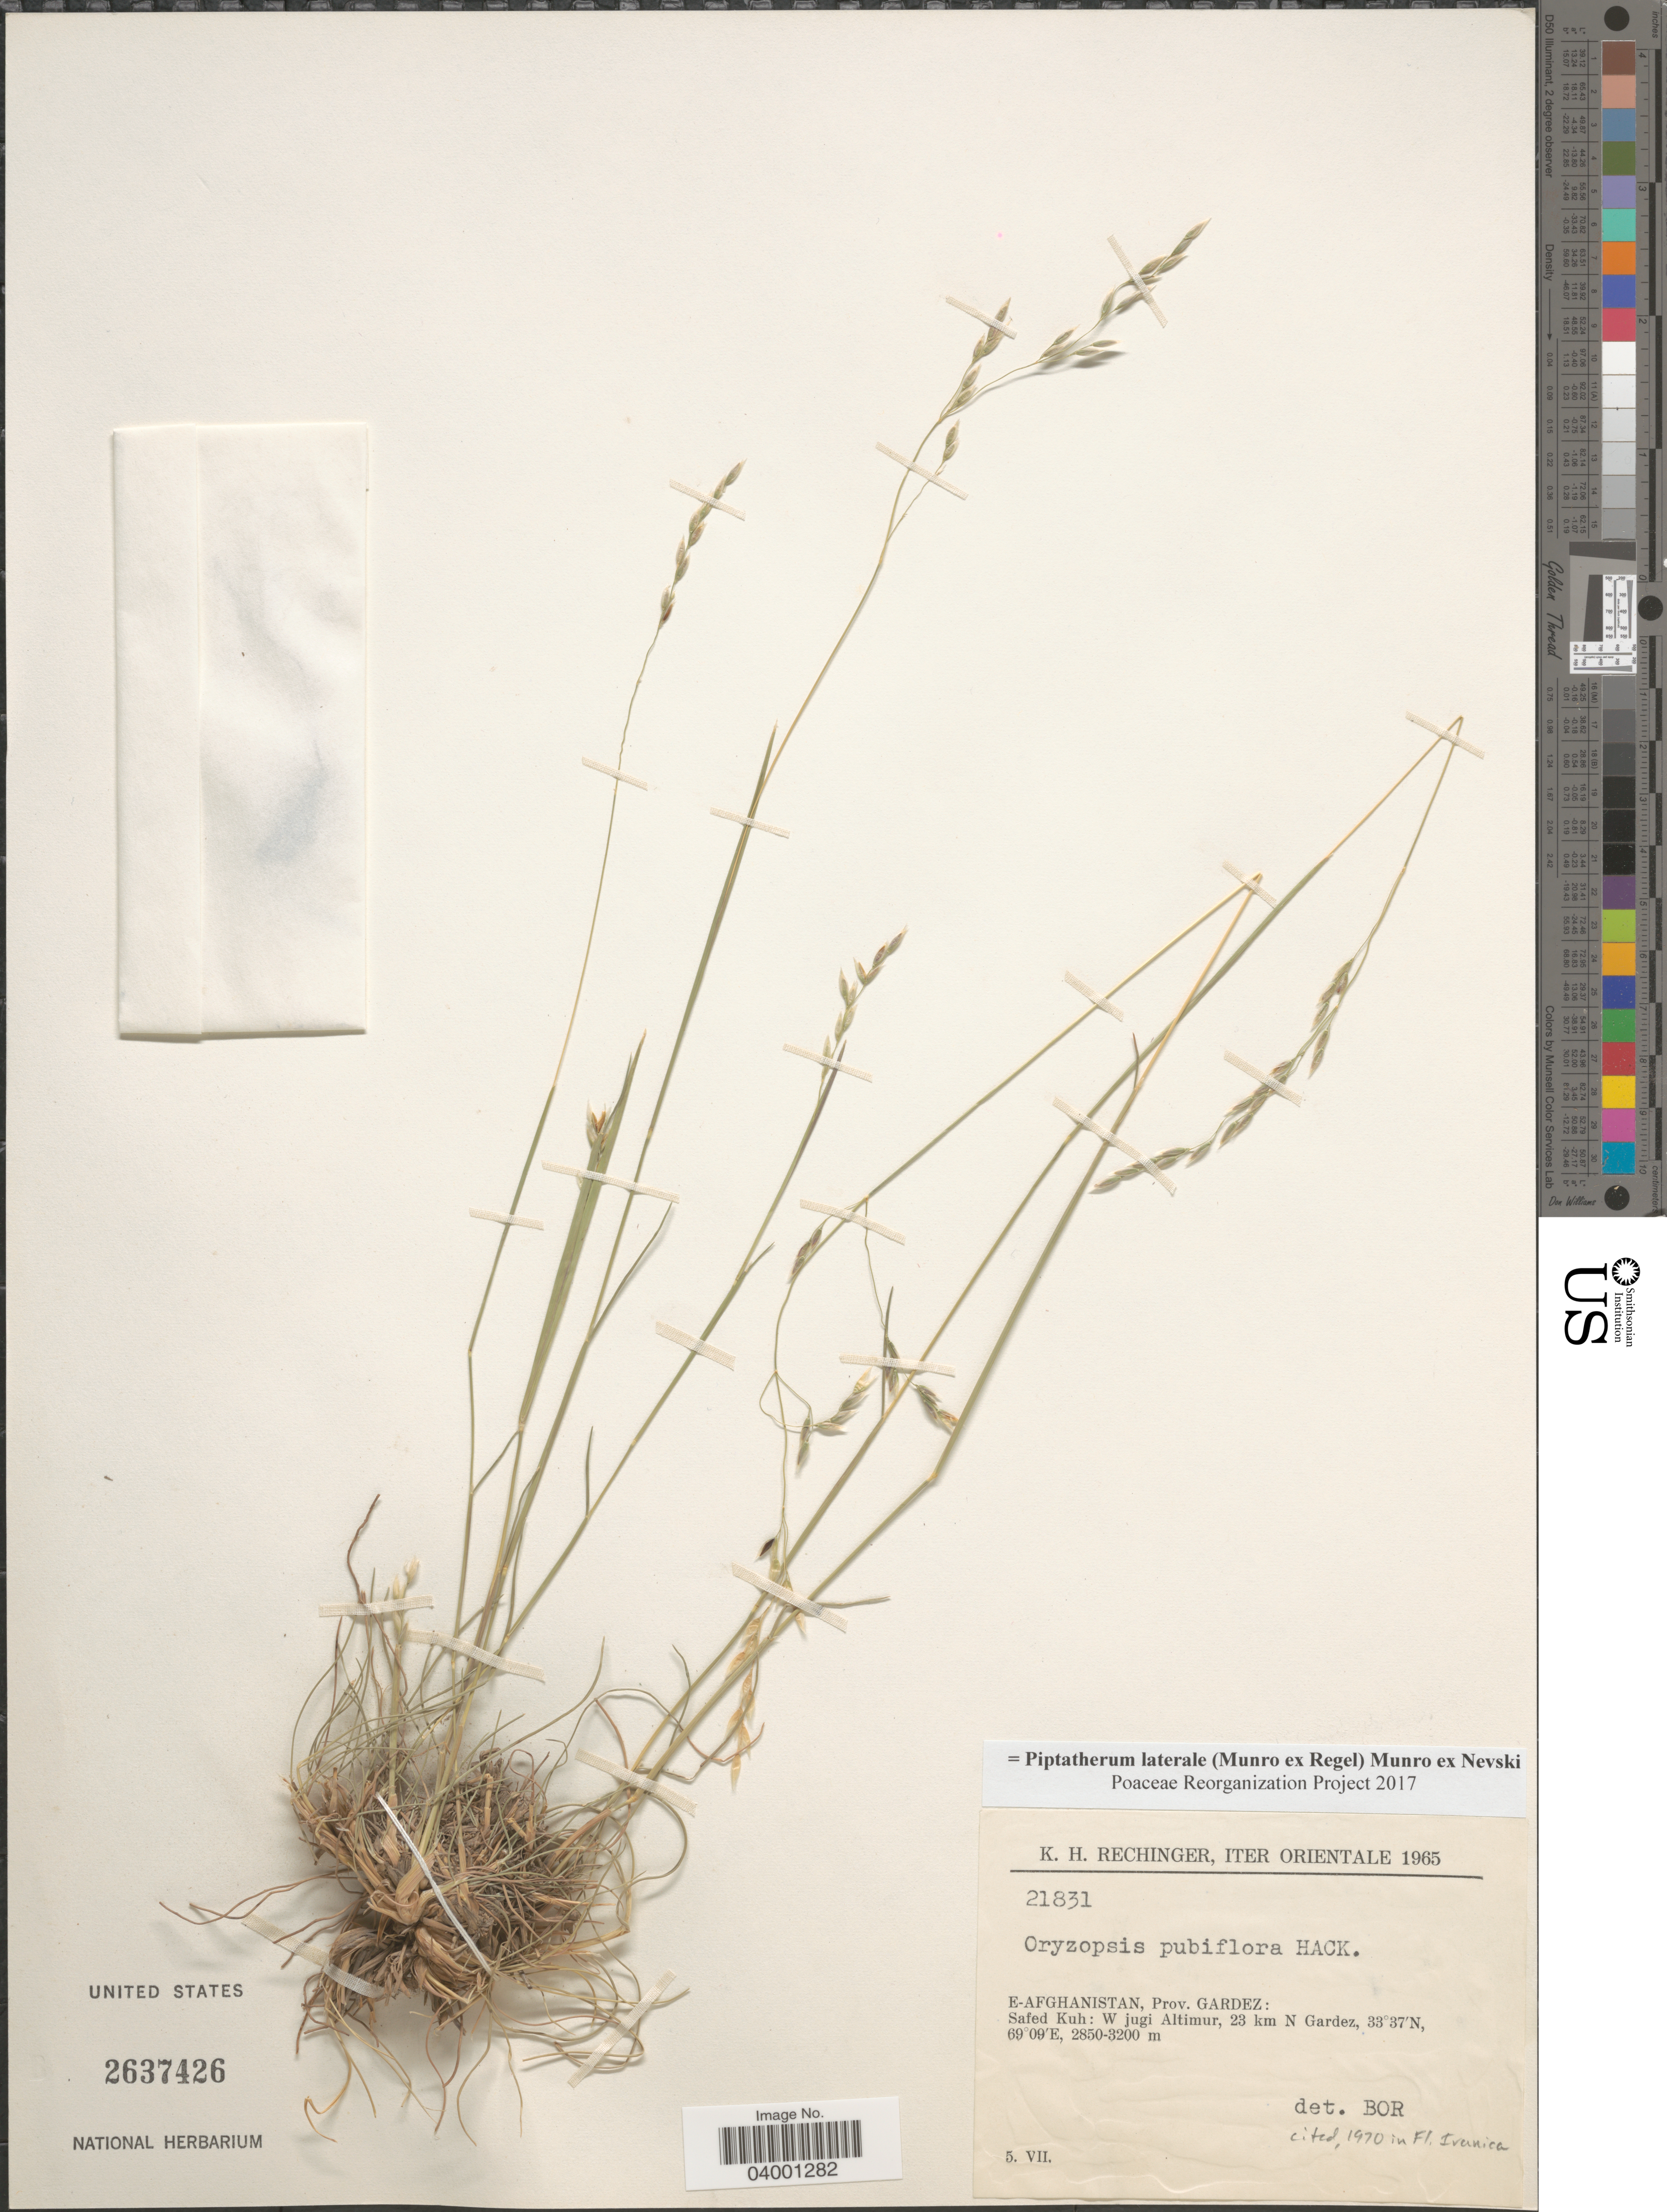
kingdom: Plantae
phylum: Tracheophyta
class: Liliopsida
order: Poales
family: Poaceae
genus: Piptatherum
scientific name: Piptatherum laterale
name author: (Munro ex Regel) Munro ex Nevski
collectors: K. H. Rechinger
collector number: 21831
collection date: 1965-07-05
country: Afghanistan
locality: Iter Orientale. E-Afghanistan, Prov. Gardez: Safed Kuh: W jugi Altimur, 23 km N Gardez.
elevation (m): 2850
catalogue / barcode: US 2637426